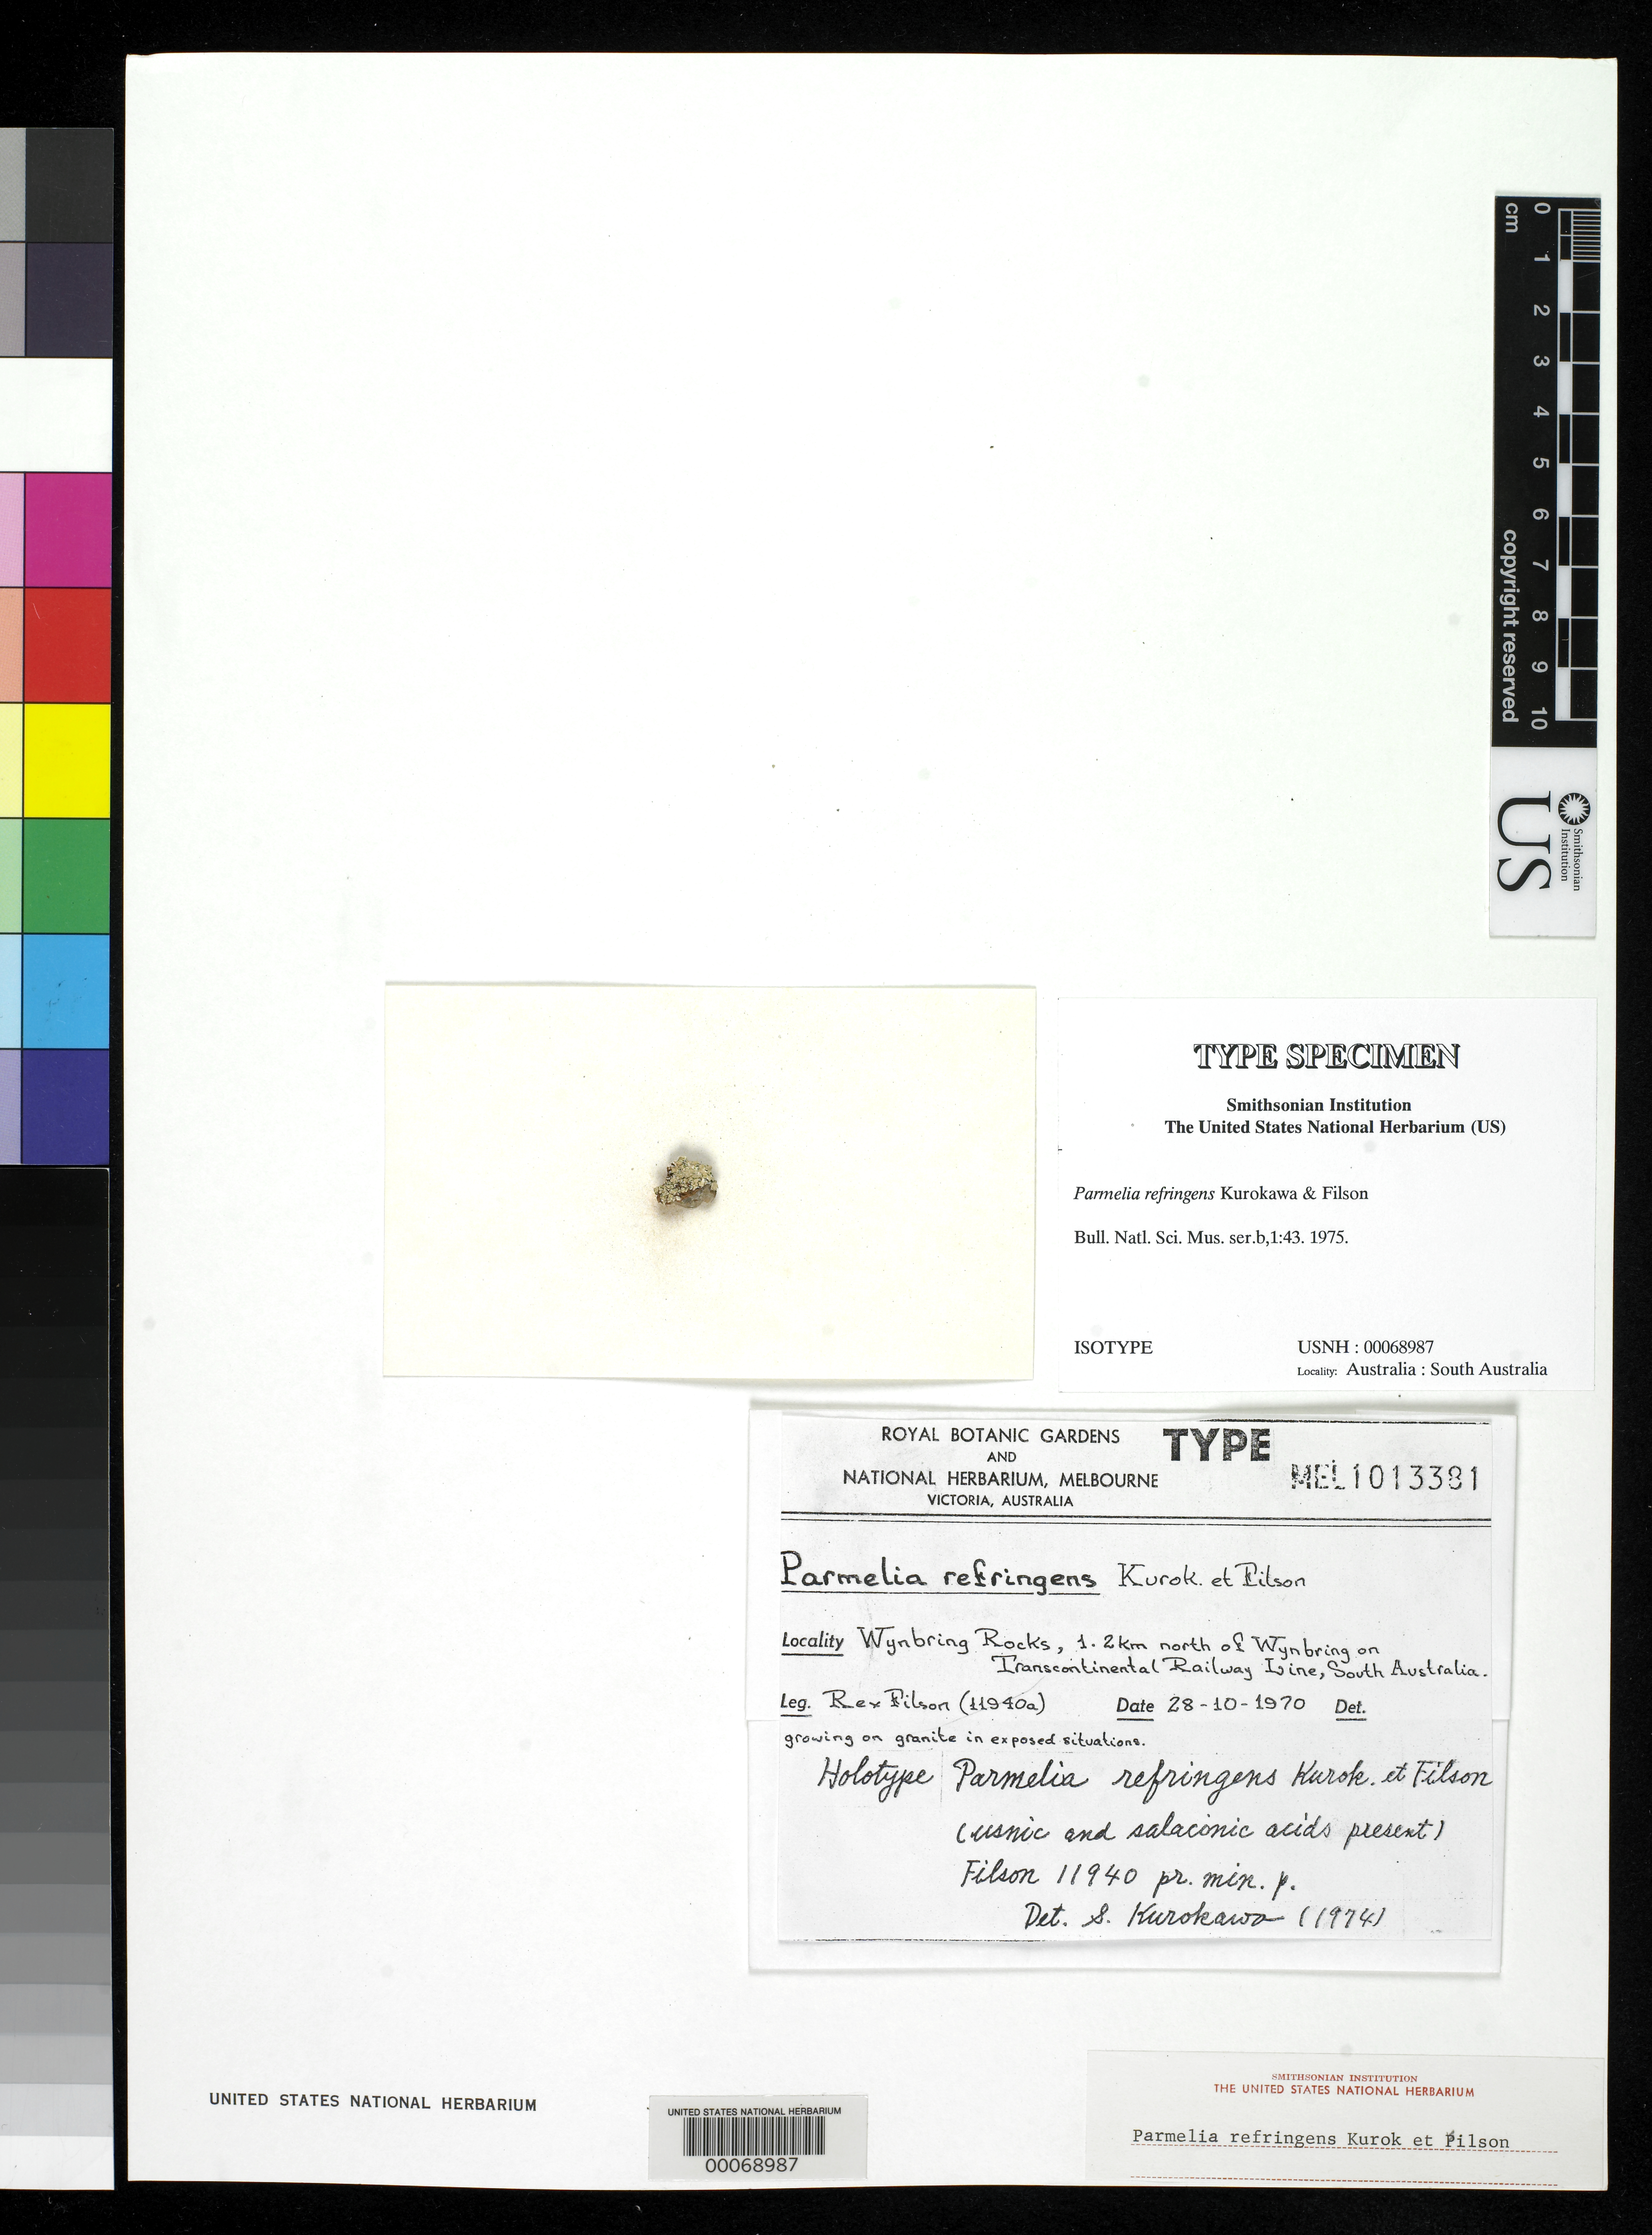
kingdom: Fungi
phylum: Ascomycota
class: Lecanoromycetes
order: Lecanorales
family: Parmeliaceae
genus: Parmelia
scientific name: Parmelia refringens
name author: Kurok. & Filson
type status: Isotype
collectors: R. Filson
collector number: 11940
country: Australia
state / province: South Australia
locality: Wynbring Rocks, 1.2 km N of Wynbring, transcontinental railway line.